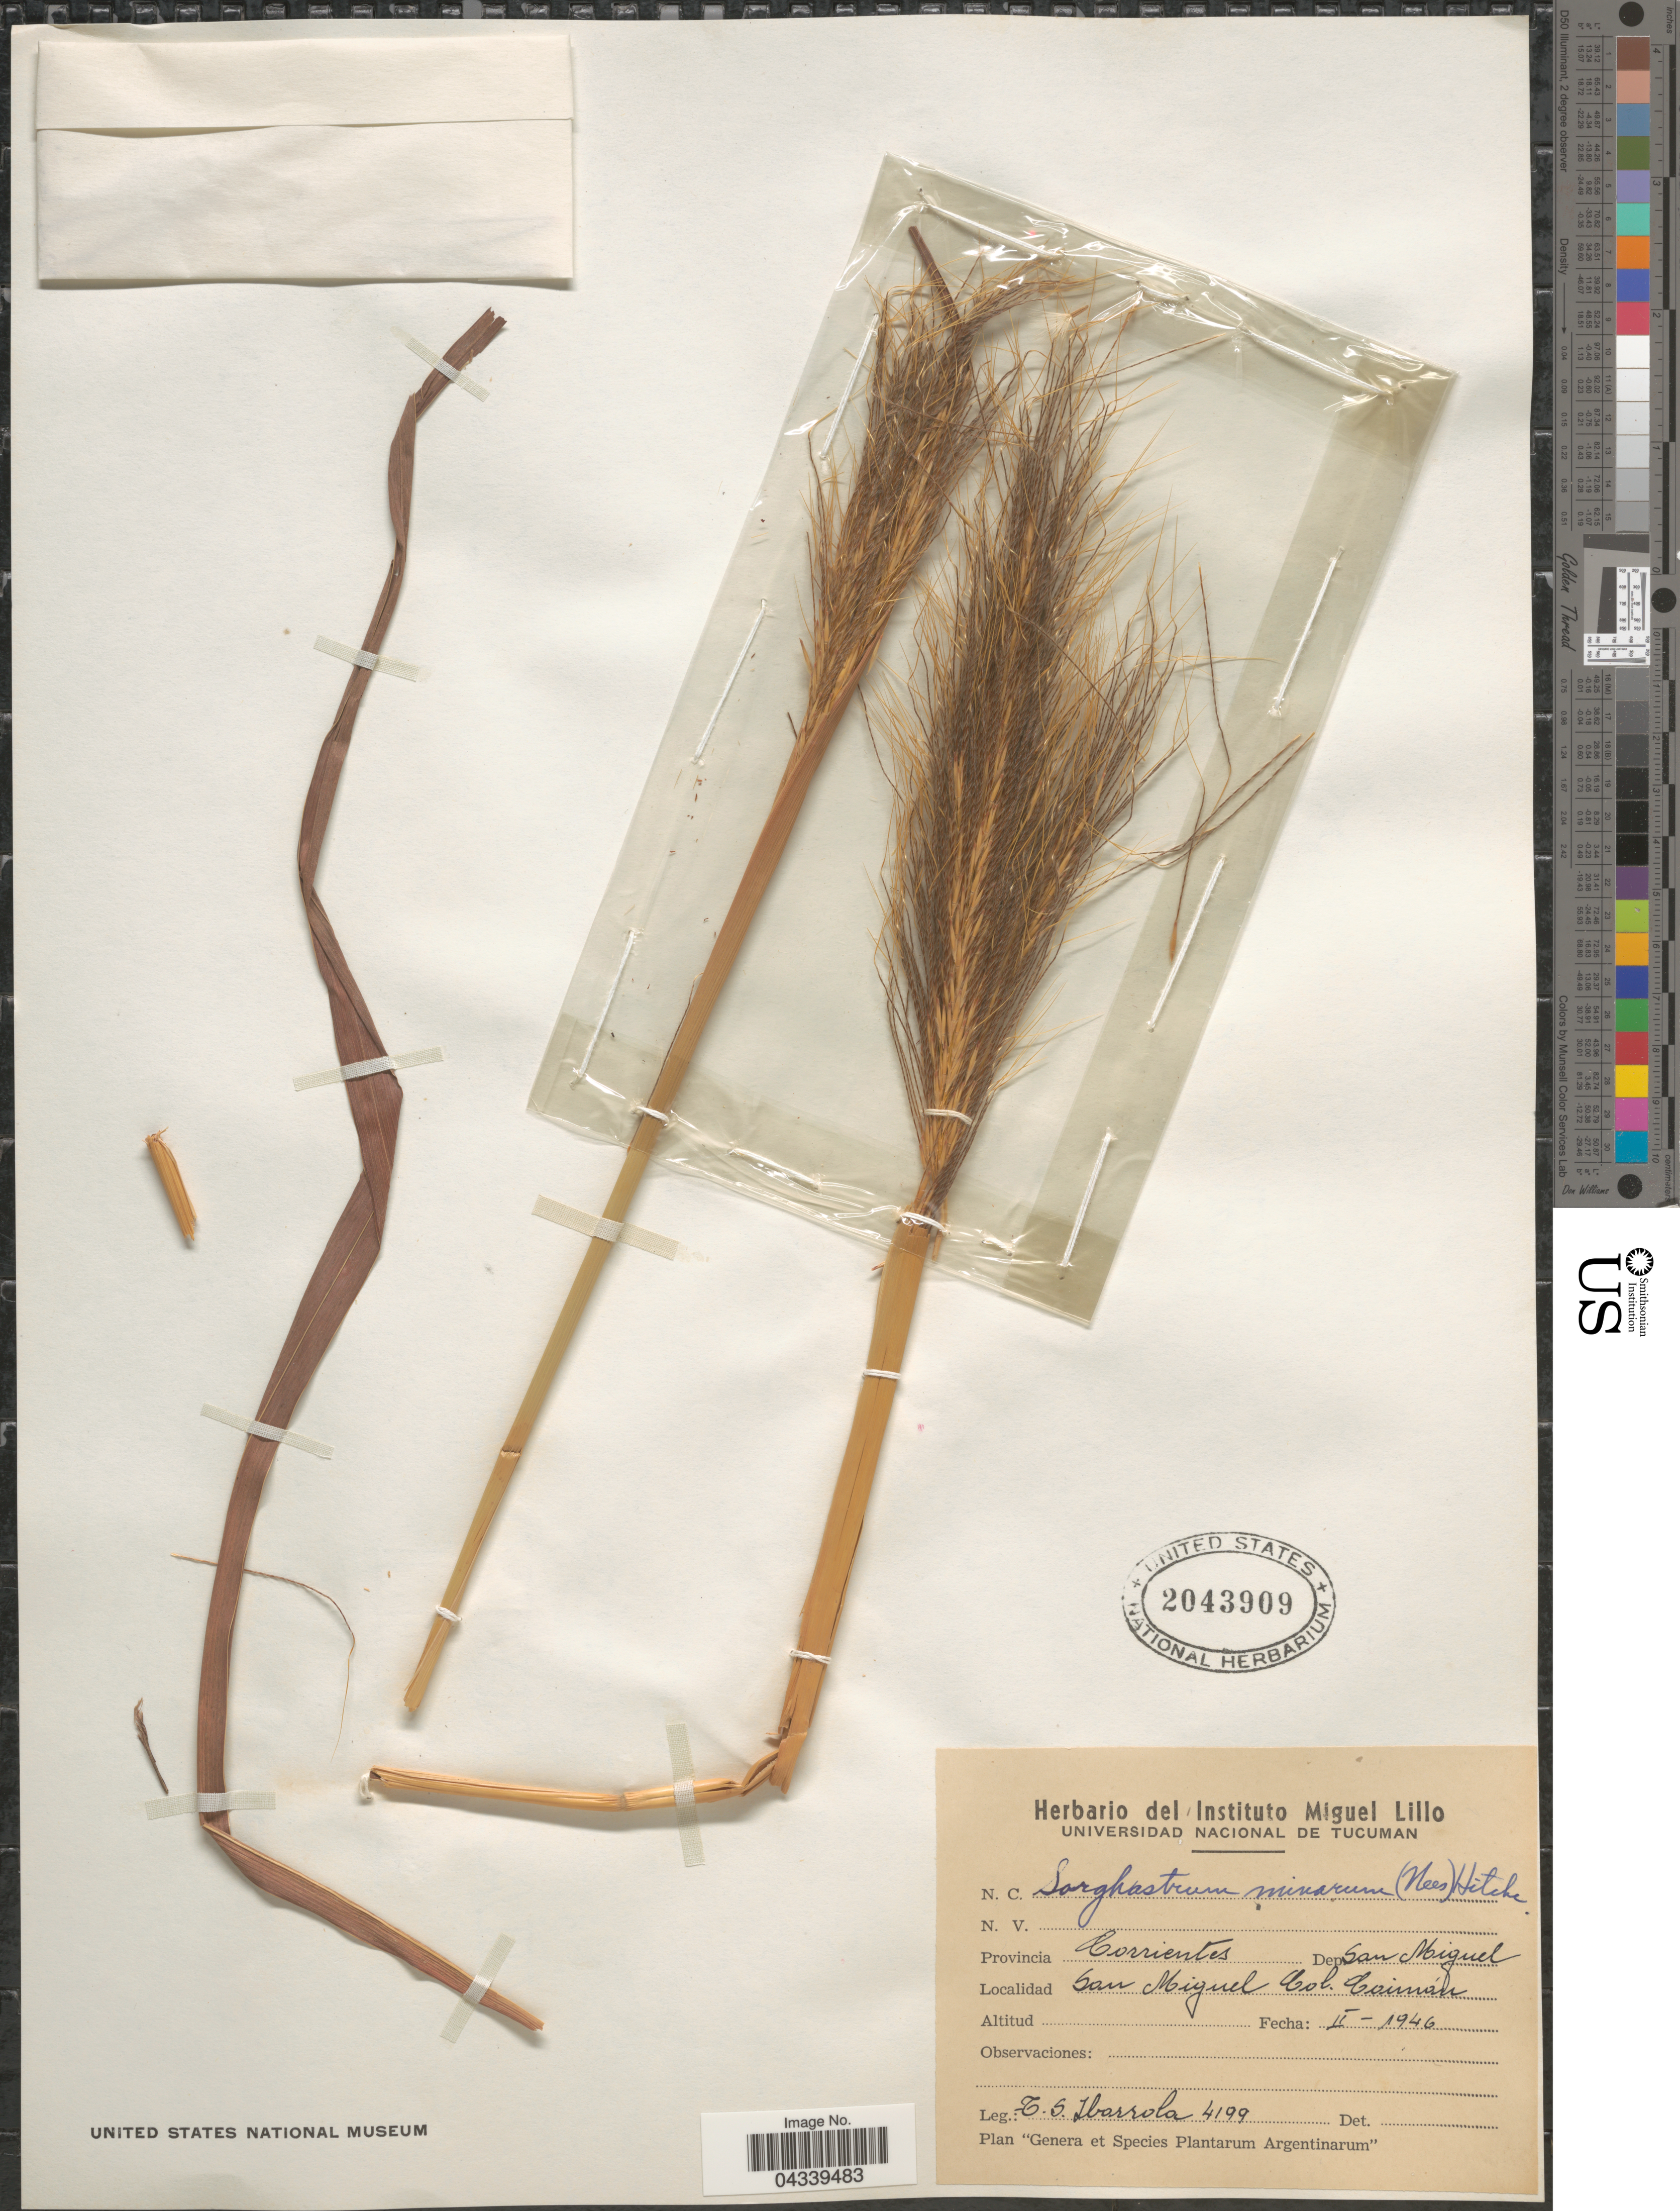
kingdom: Plantae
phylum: Tracheophyta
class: Liliopsida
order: Poales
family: Poaceae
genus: Sorghastrum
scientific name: Sorghastrum minarum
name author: (Nees) Hitchc.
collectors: T. Ibarrola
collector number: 4199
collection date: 1946-02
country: Argentina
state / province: Corrientes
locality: Dep. San Miguel. San Miguel Col. Caimán.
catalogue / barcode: US 2043909